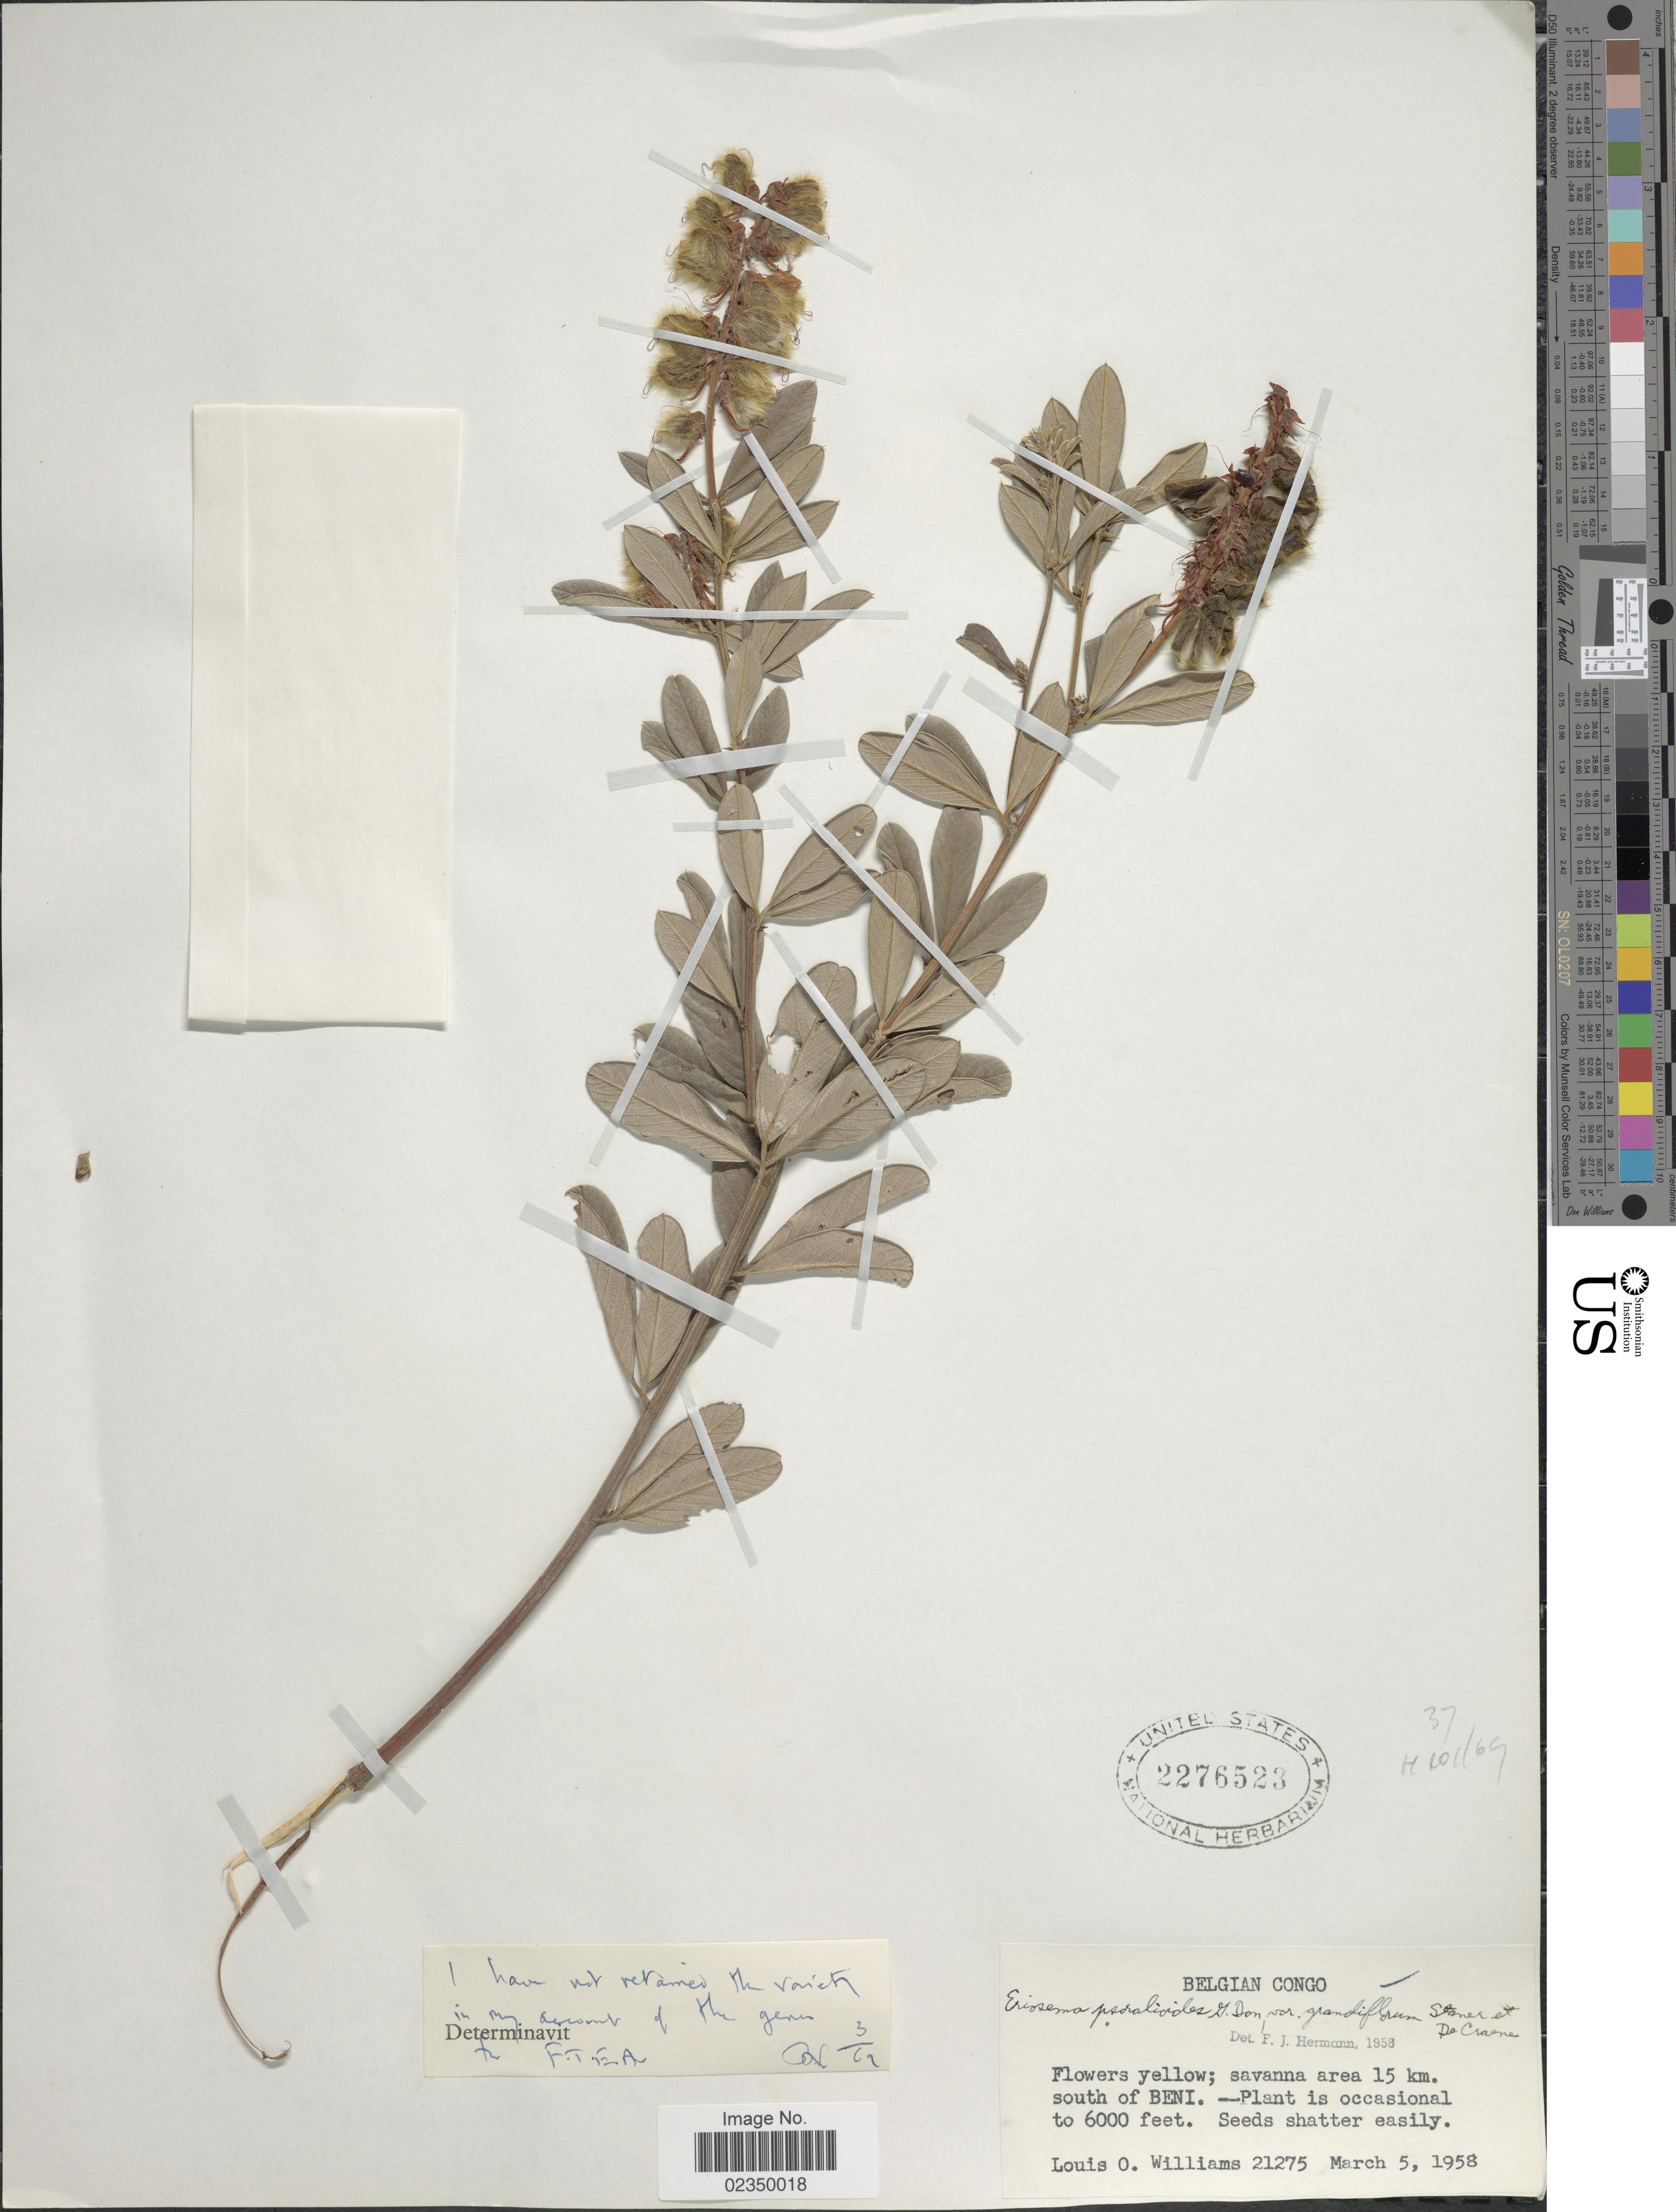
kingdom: Plantae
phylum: Tracheophyta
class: Magnoliopsida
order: Fabales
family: Fabaceae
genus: Eriosema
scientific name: Eriosema psoraloides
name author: (Lam.) G. Don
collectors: L. O. Williams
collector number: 21275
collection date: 1958-03-05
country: Congo, Democratic Republic of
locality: Savanna area 15 km. south of Beni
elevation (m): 1829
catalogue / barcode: US 2276523